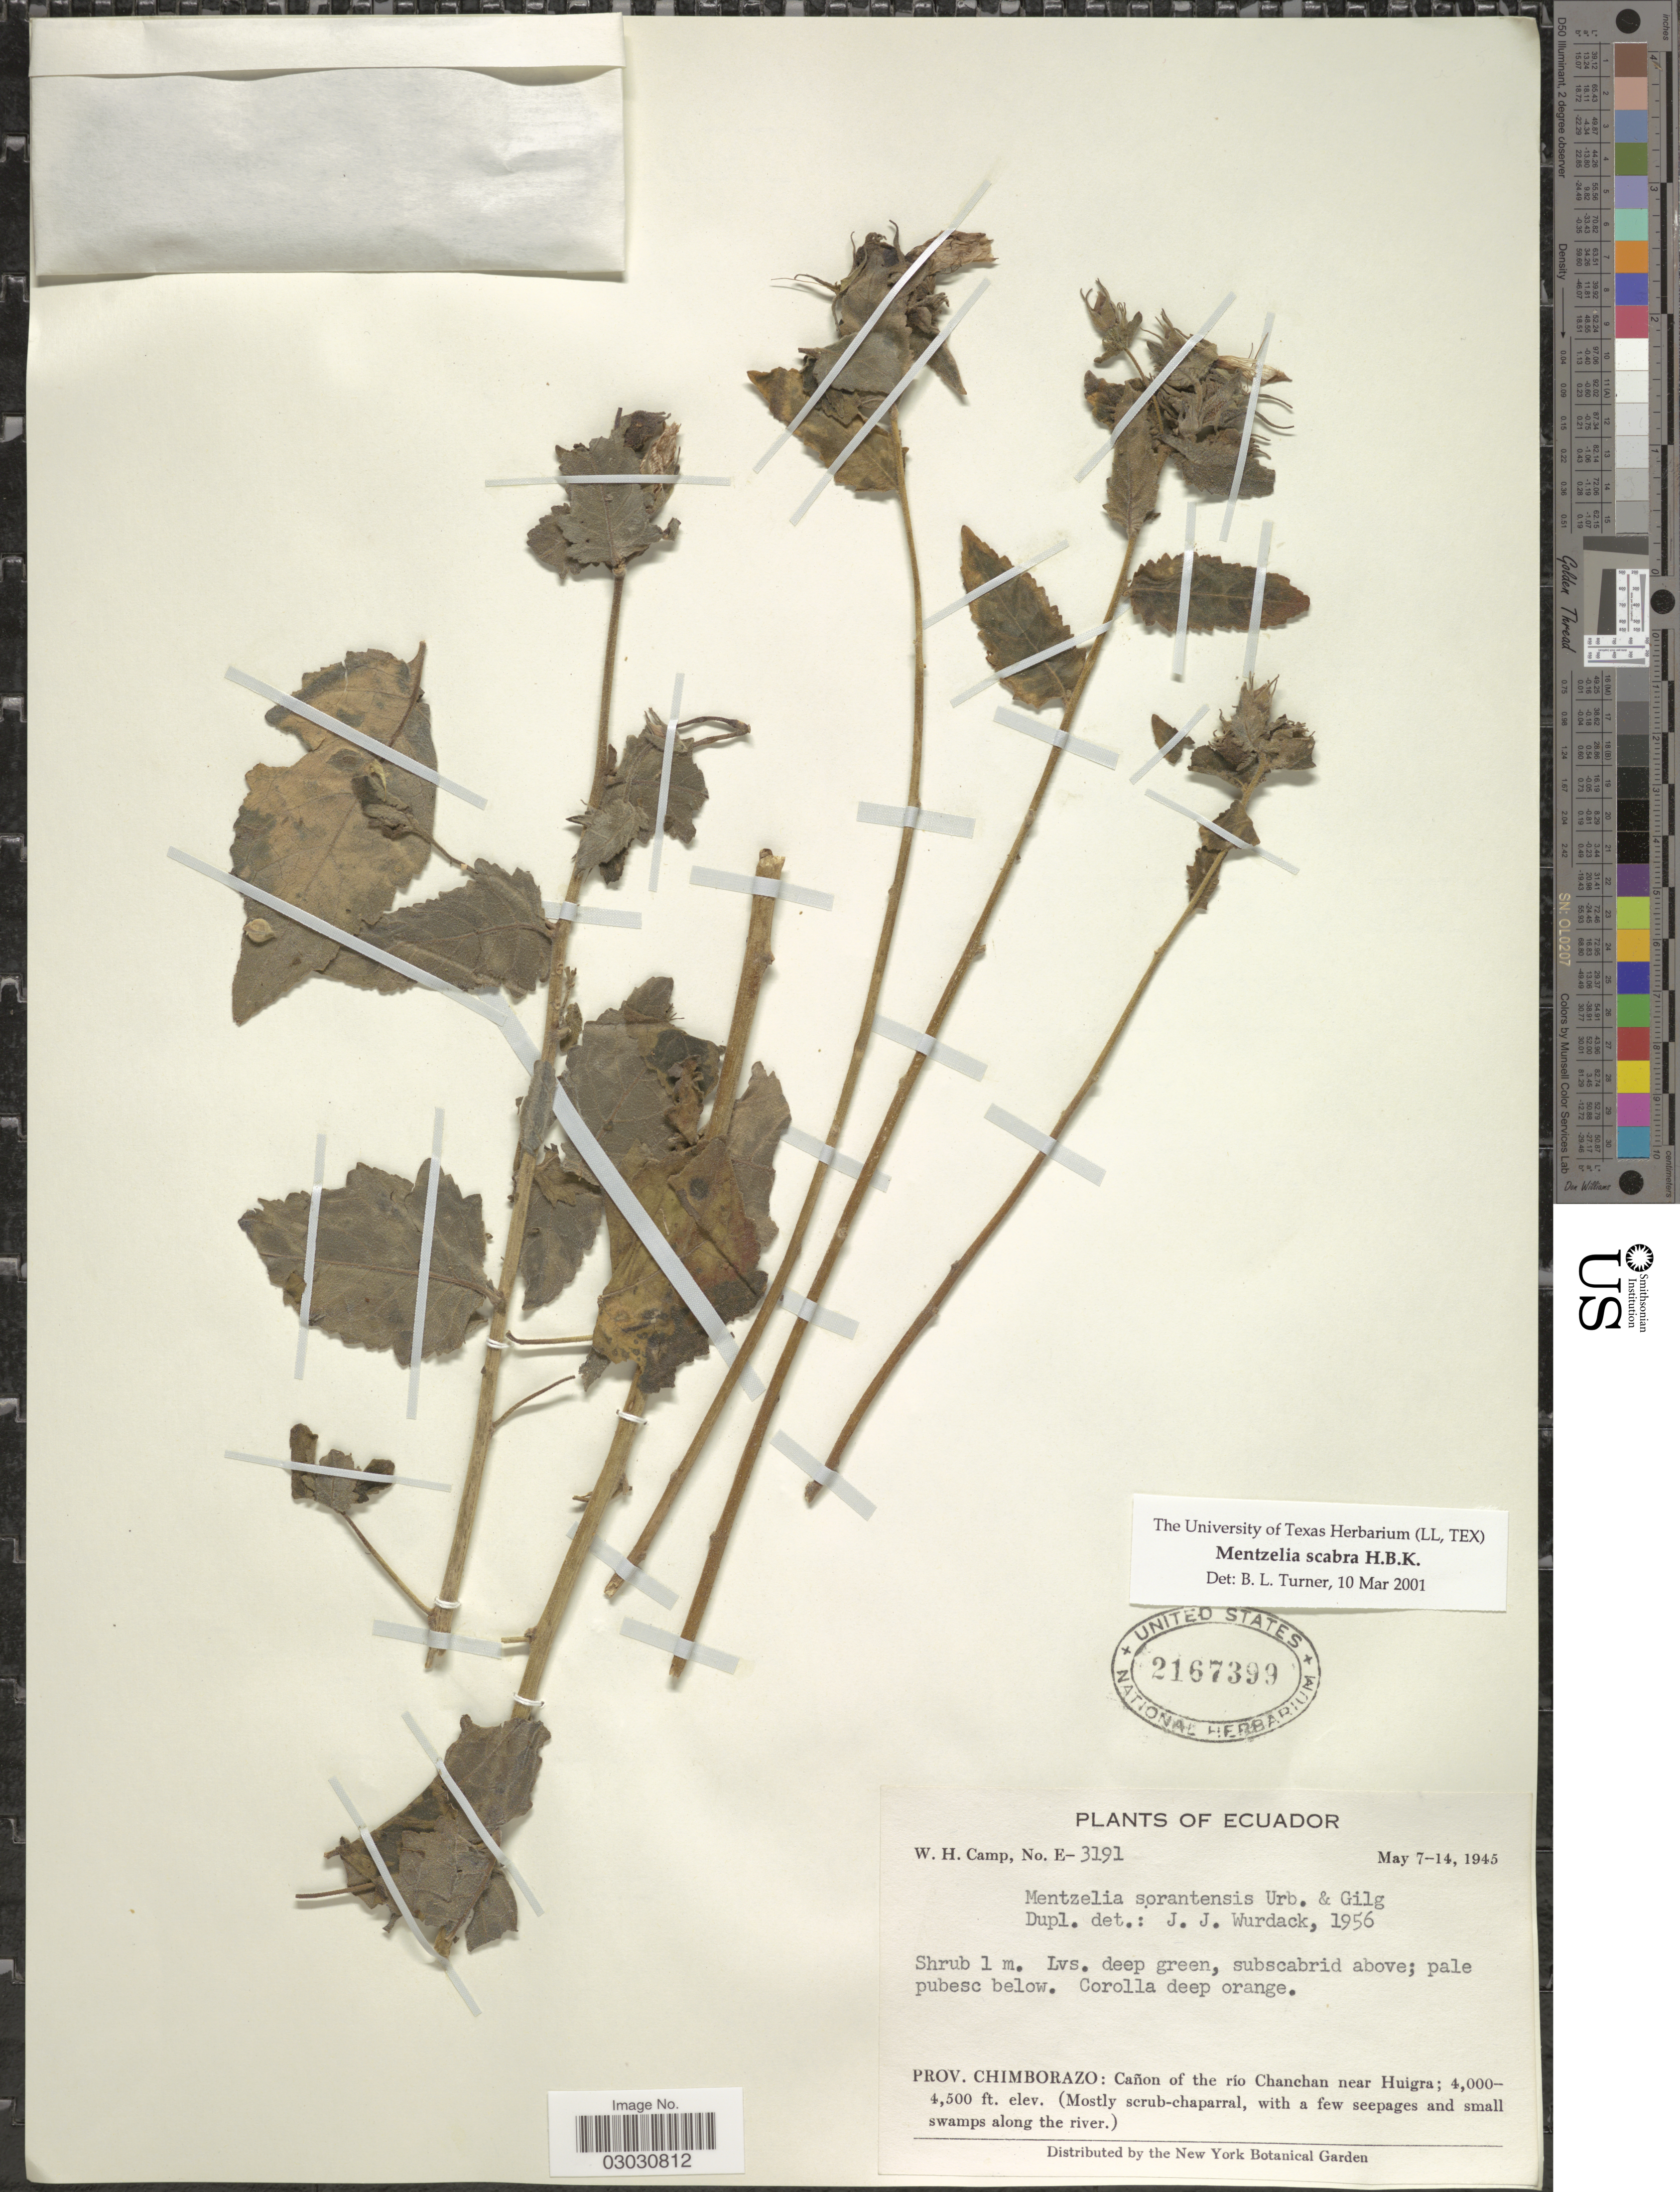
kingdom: Plantae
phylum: Tracheophyta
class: Magnoliopsida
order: Cornales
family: Loasaceae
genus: Mentzelia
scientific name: Mentzelia scabra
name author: Kunth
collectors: W. H. Camp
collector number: E-3191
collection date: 1945-05-07/1945-05-14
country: Ecuador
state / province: Chimborazo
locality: Cañon of the río Chanchan near Huigra.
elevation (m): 1219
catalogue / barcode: US 2167399